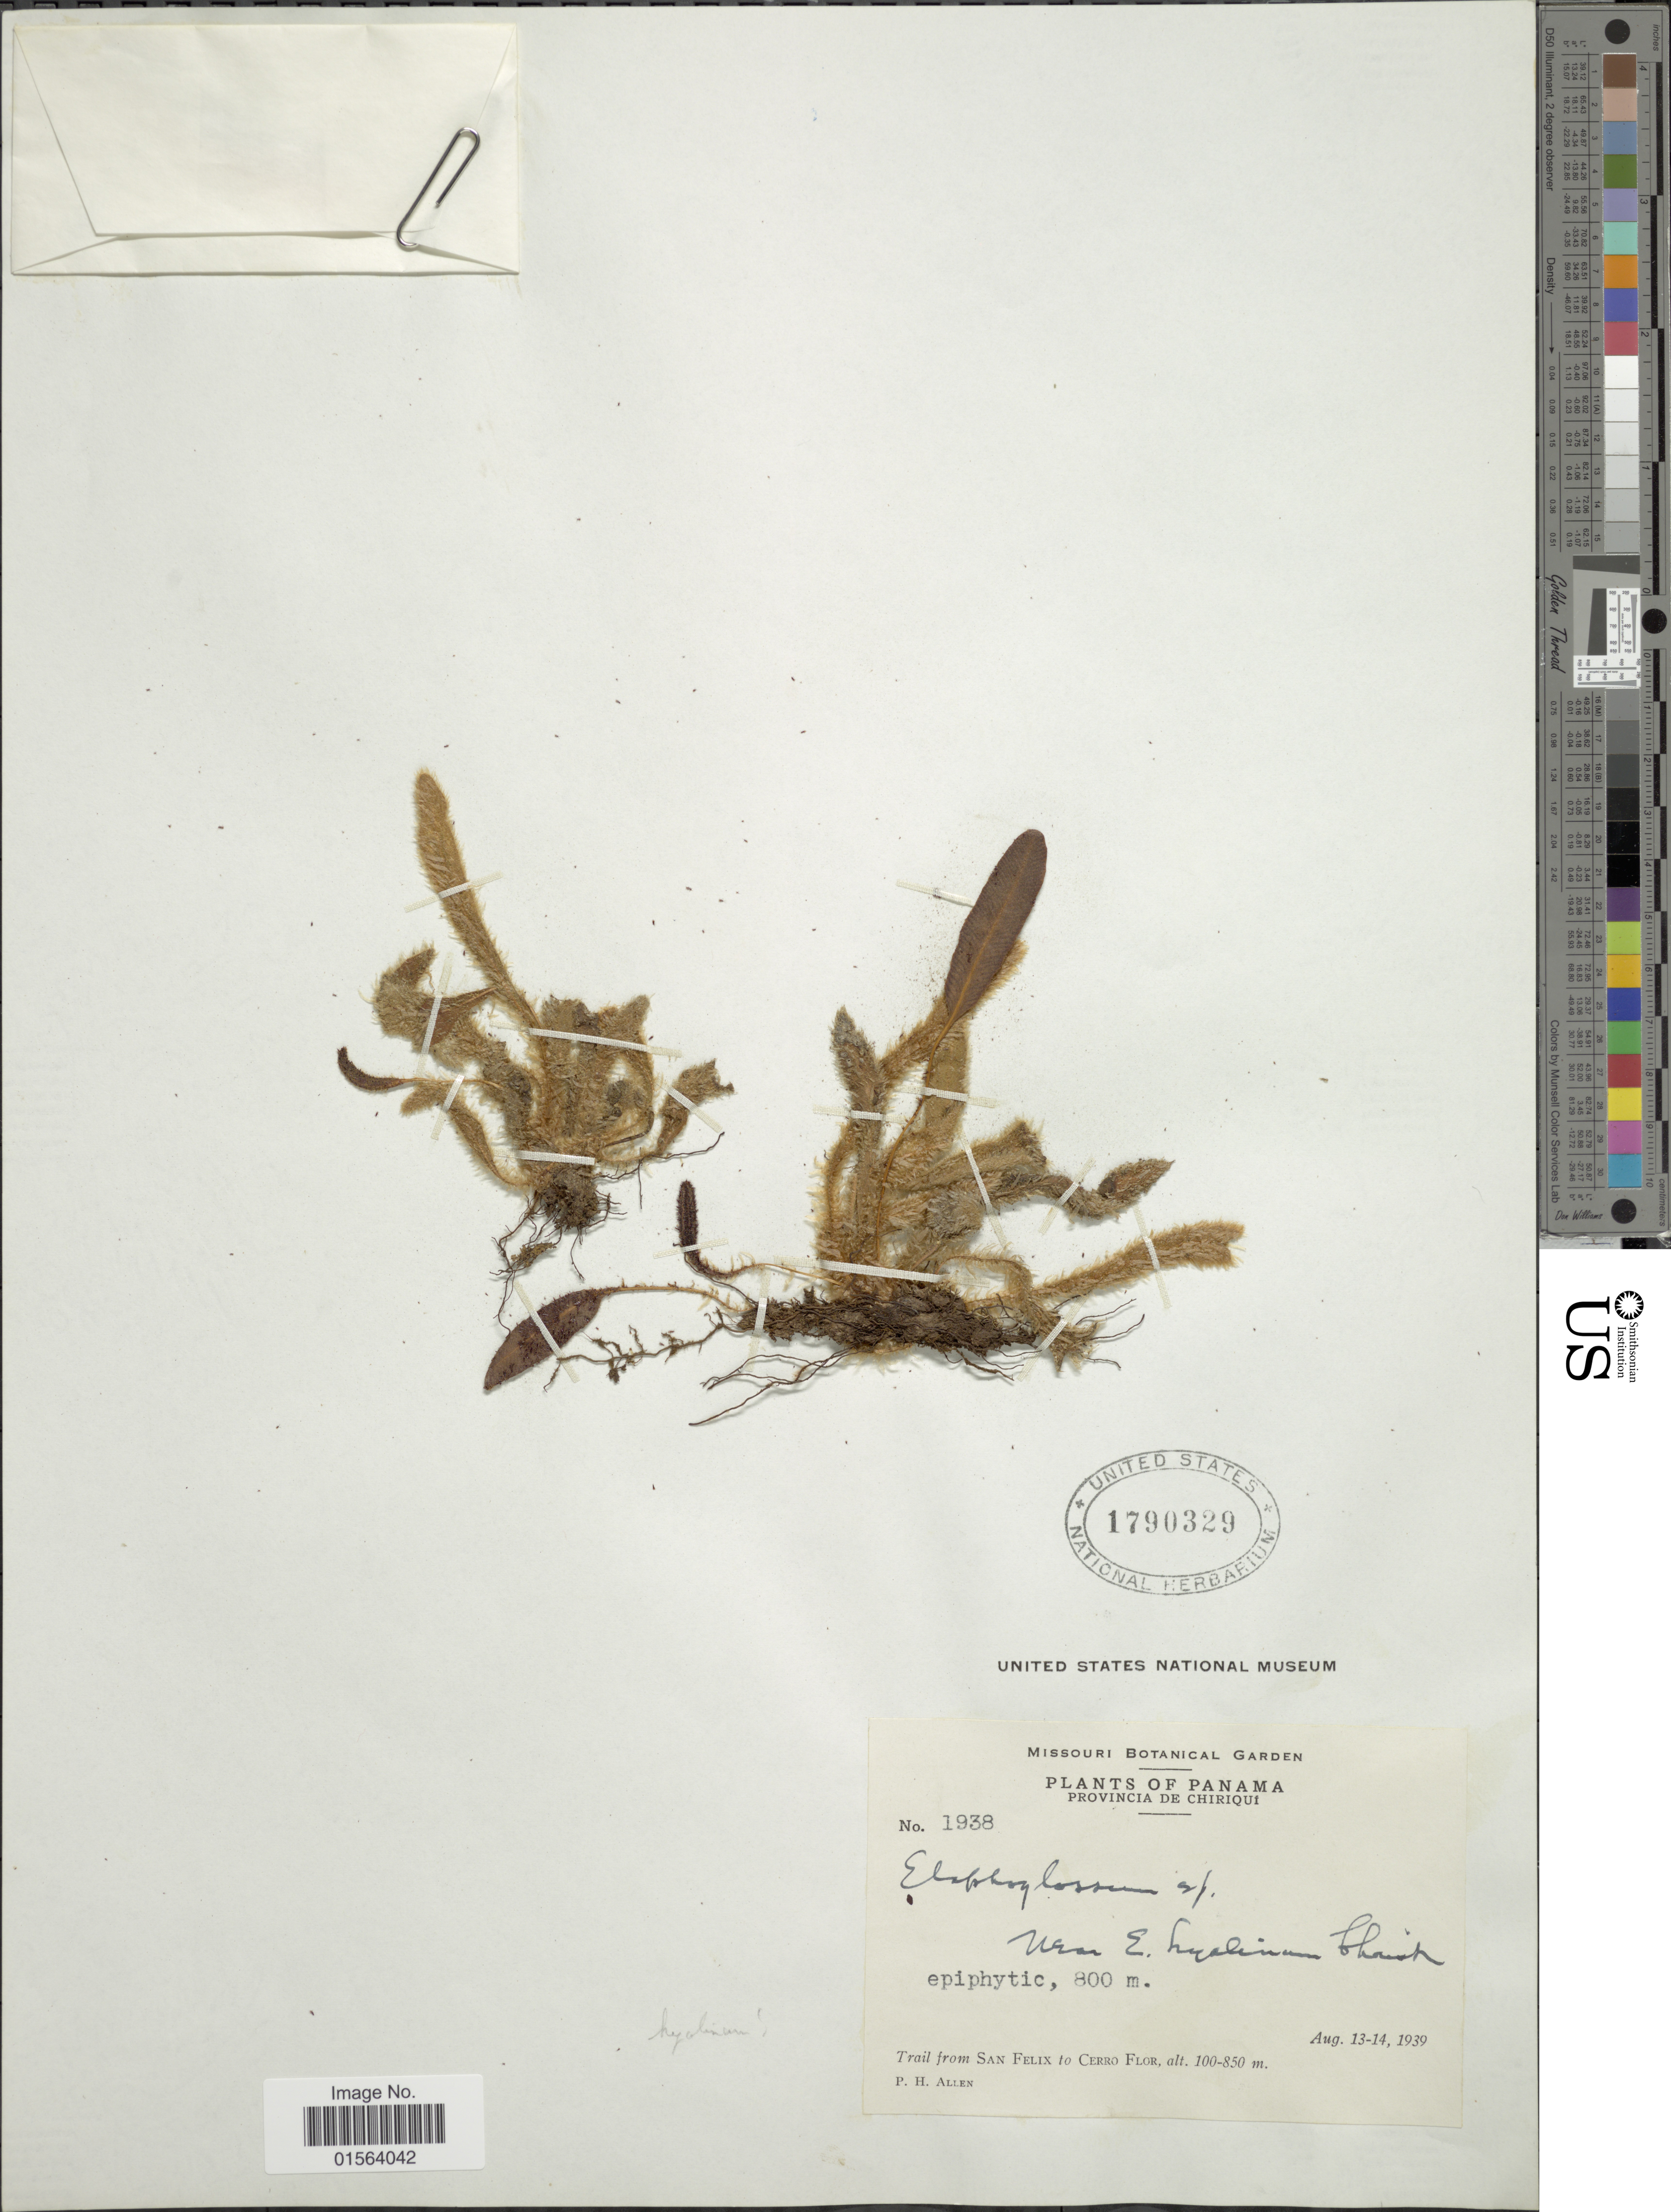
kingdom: Plantae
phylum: Tracheophyta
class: Polypodiopsida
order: Polypodiales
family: Dryopteridaceae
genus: Elaphoglossum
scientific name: Elaphoglossum hyalinum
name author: Christ in Pittier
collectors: P. H. Allen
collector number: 1938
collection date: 1939-08-13/1939-08-14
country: Panama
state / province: Chiriqui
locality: Provincia de Chiriqui, trail from San Felix to Cerro Flor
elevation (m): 100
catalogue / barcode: US 1790329